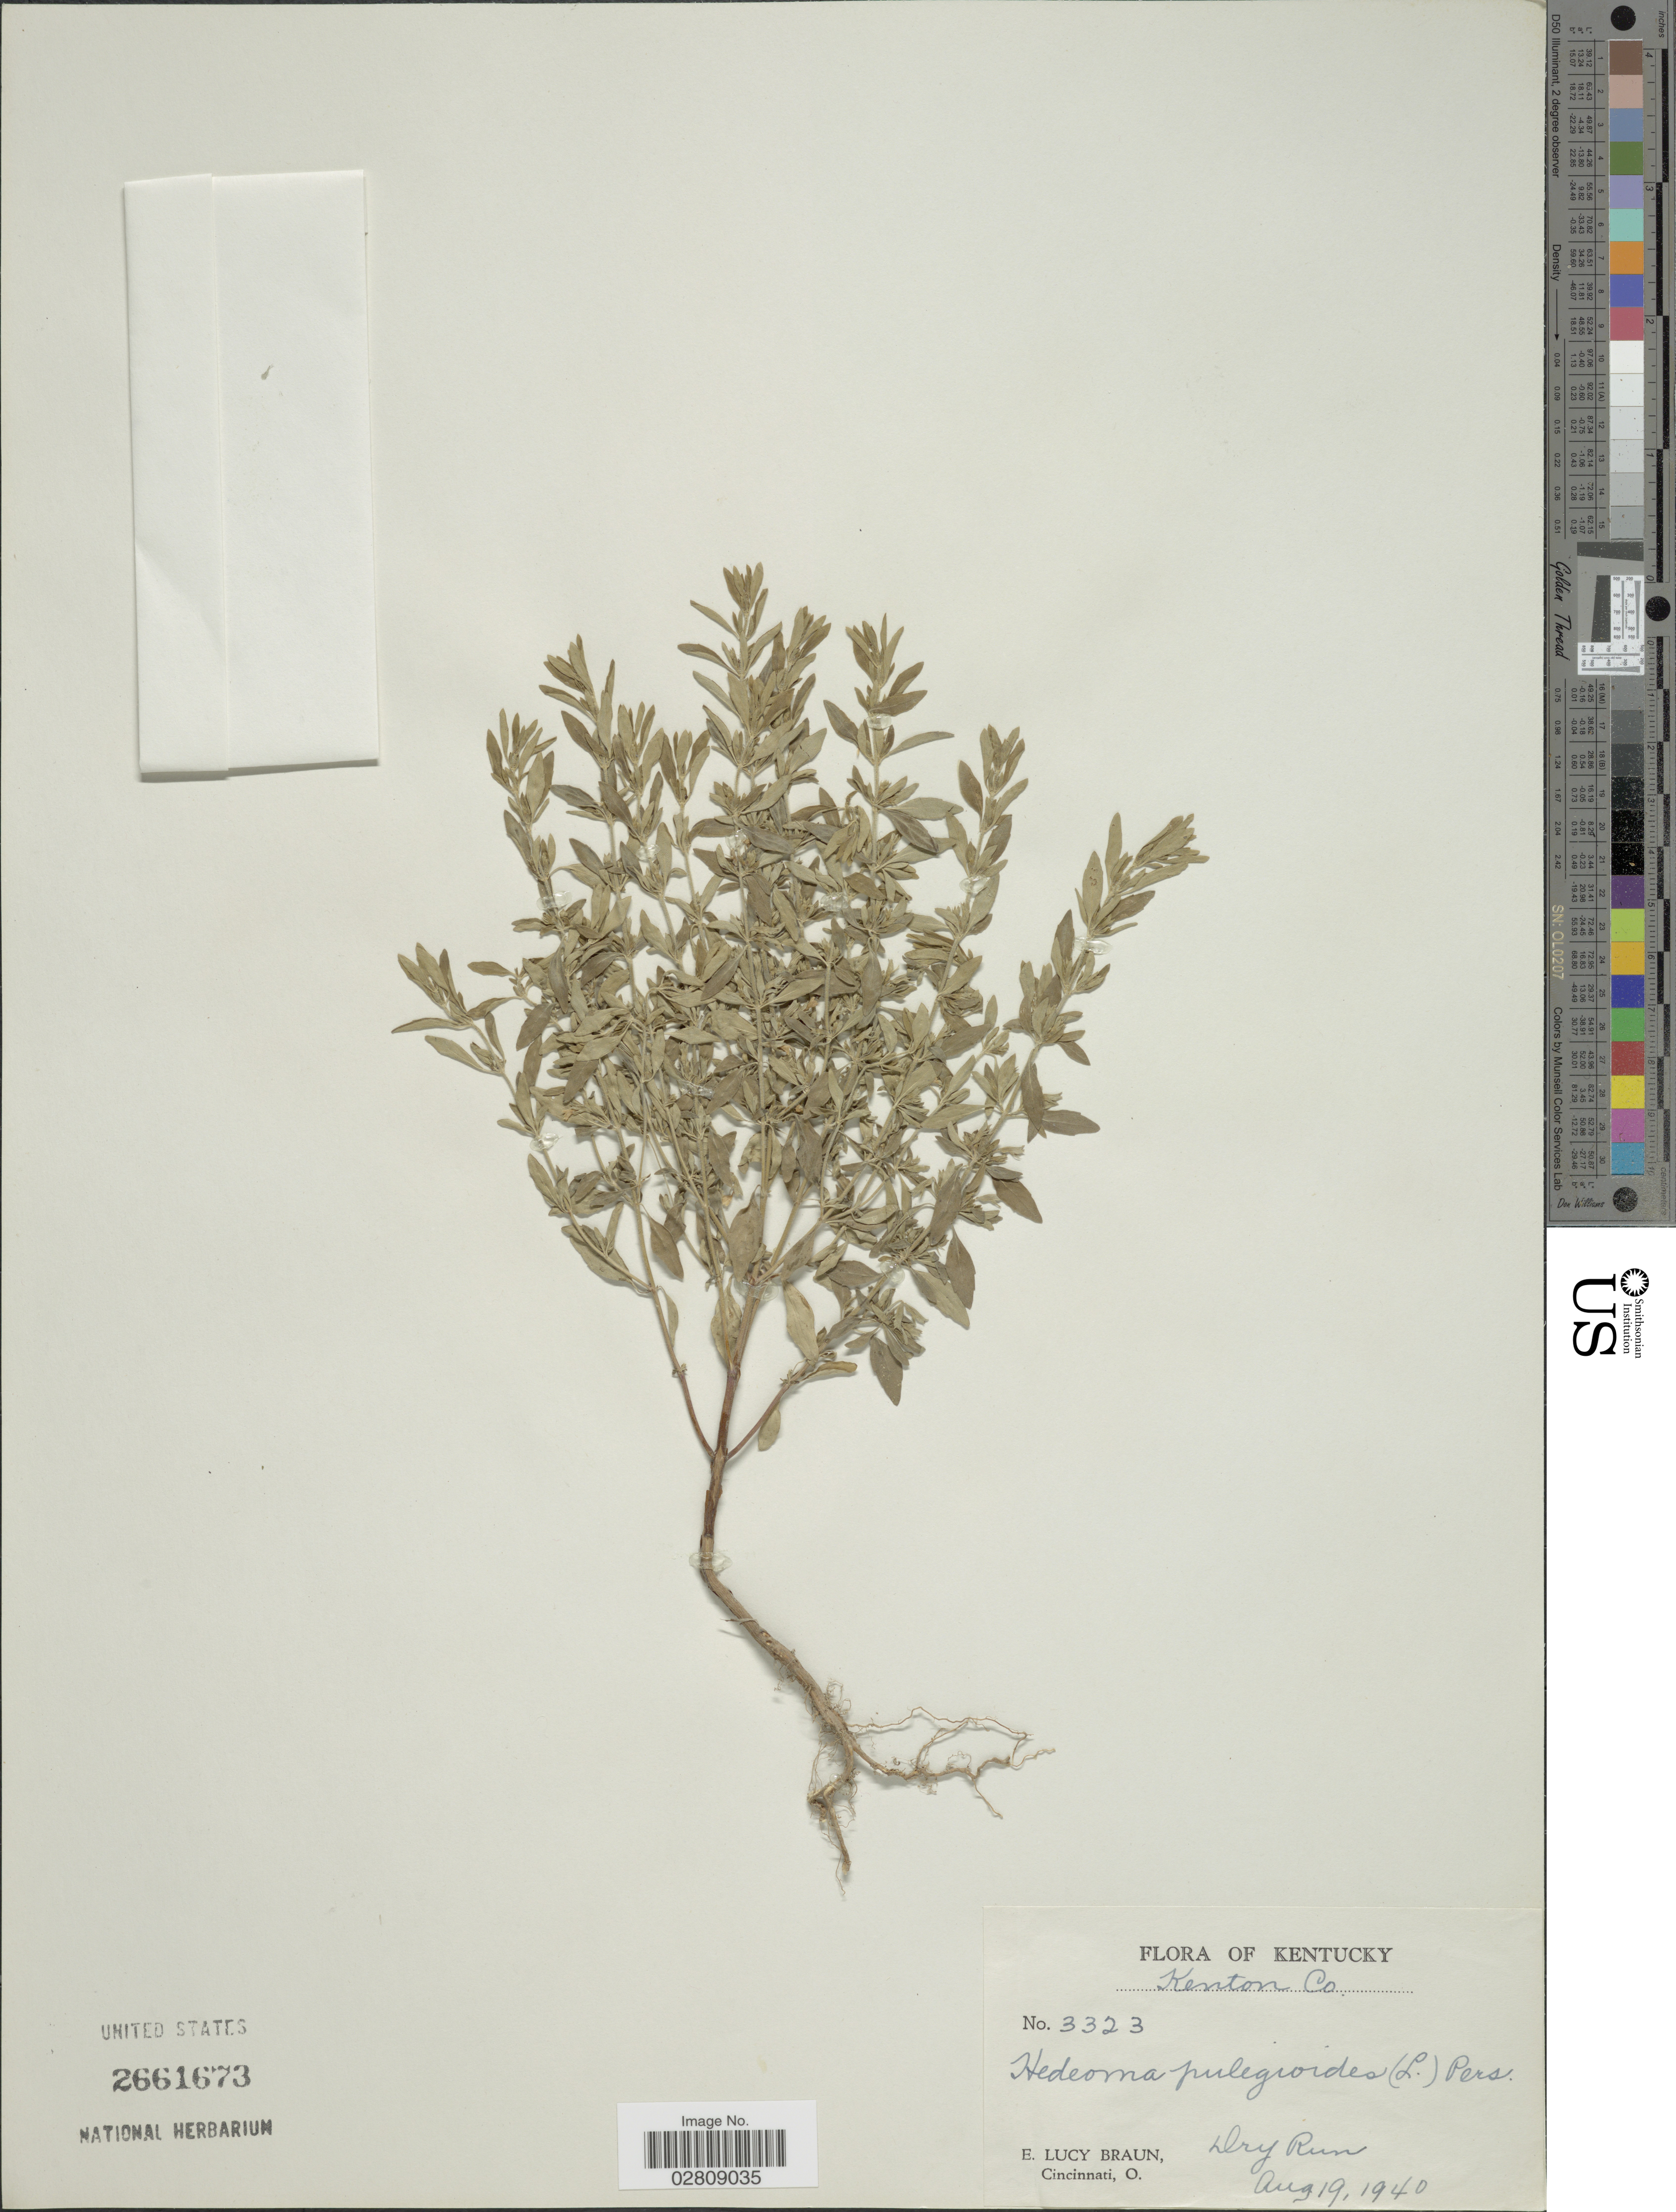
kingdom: Plantae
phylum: Tracheophyta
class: Magnoliopsida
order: Lamiales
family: Lamiaceae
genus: Hedeoma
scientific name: Hedeoma pulegioides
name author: (L.) Pers.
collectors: E. L. Braun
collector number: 3323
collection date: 1940-08-19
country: United States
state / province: Kentucky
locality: Kenton Co., Dry Run.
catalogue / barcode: US 2661673